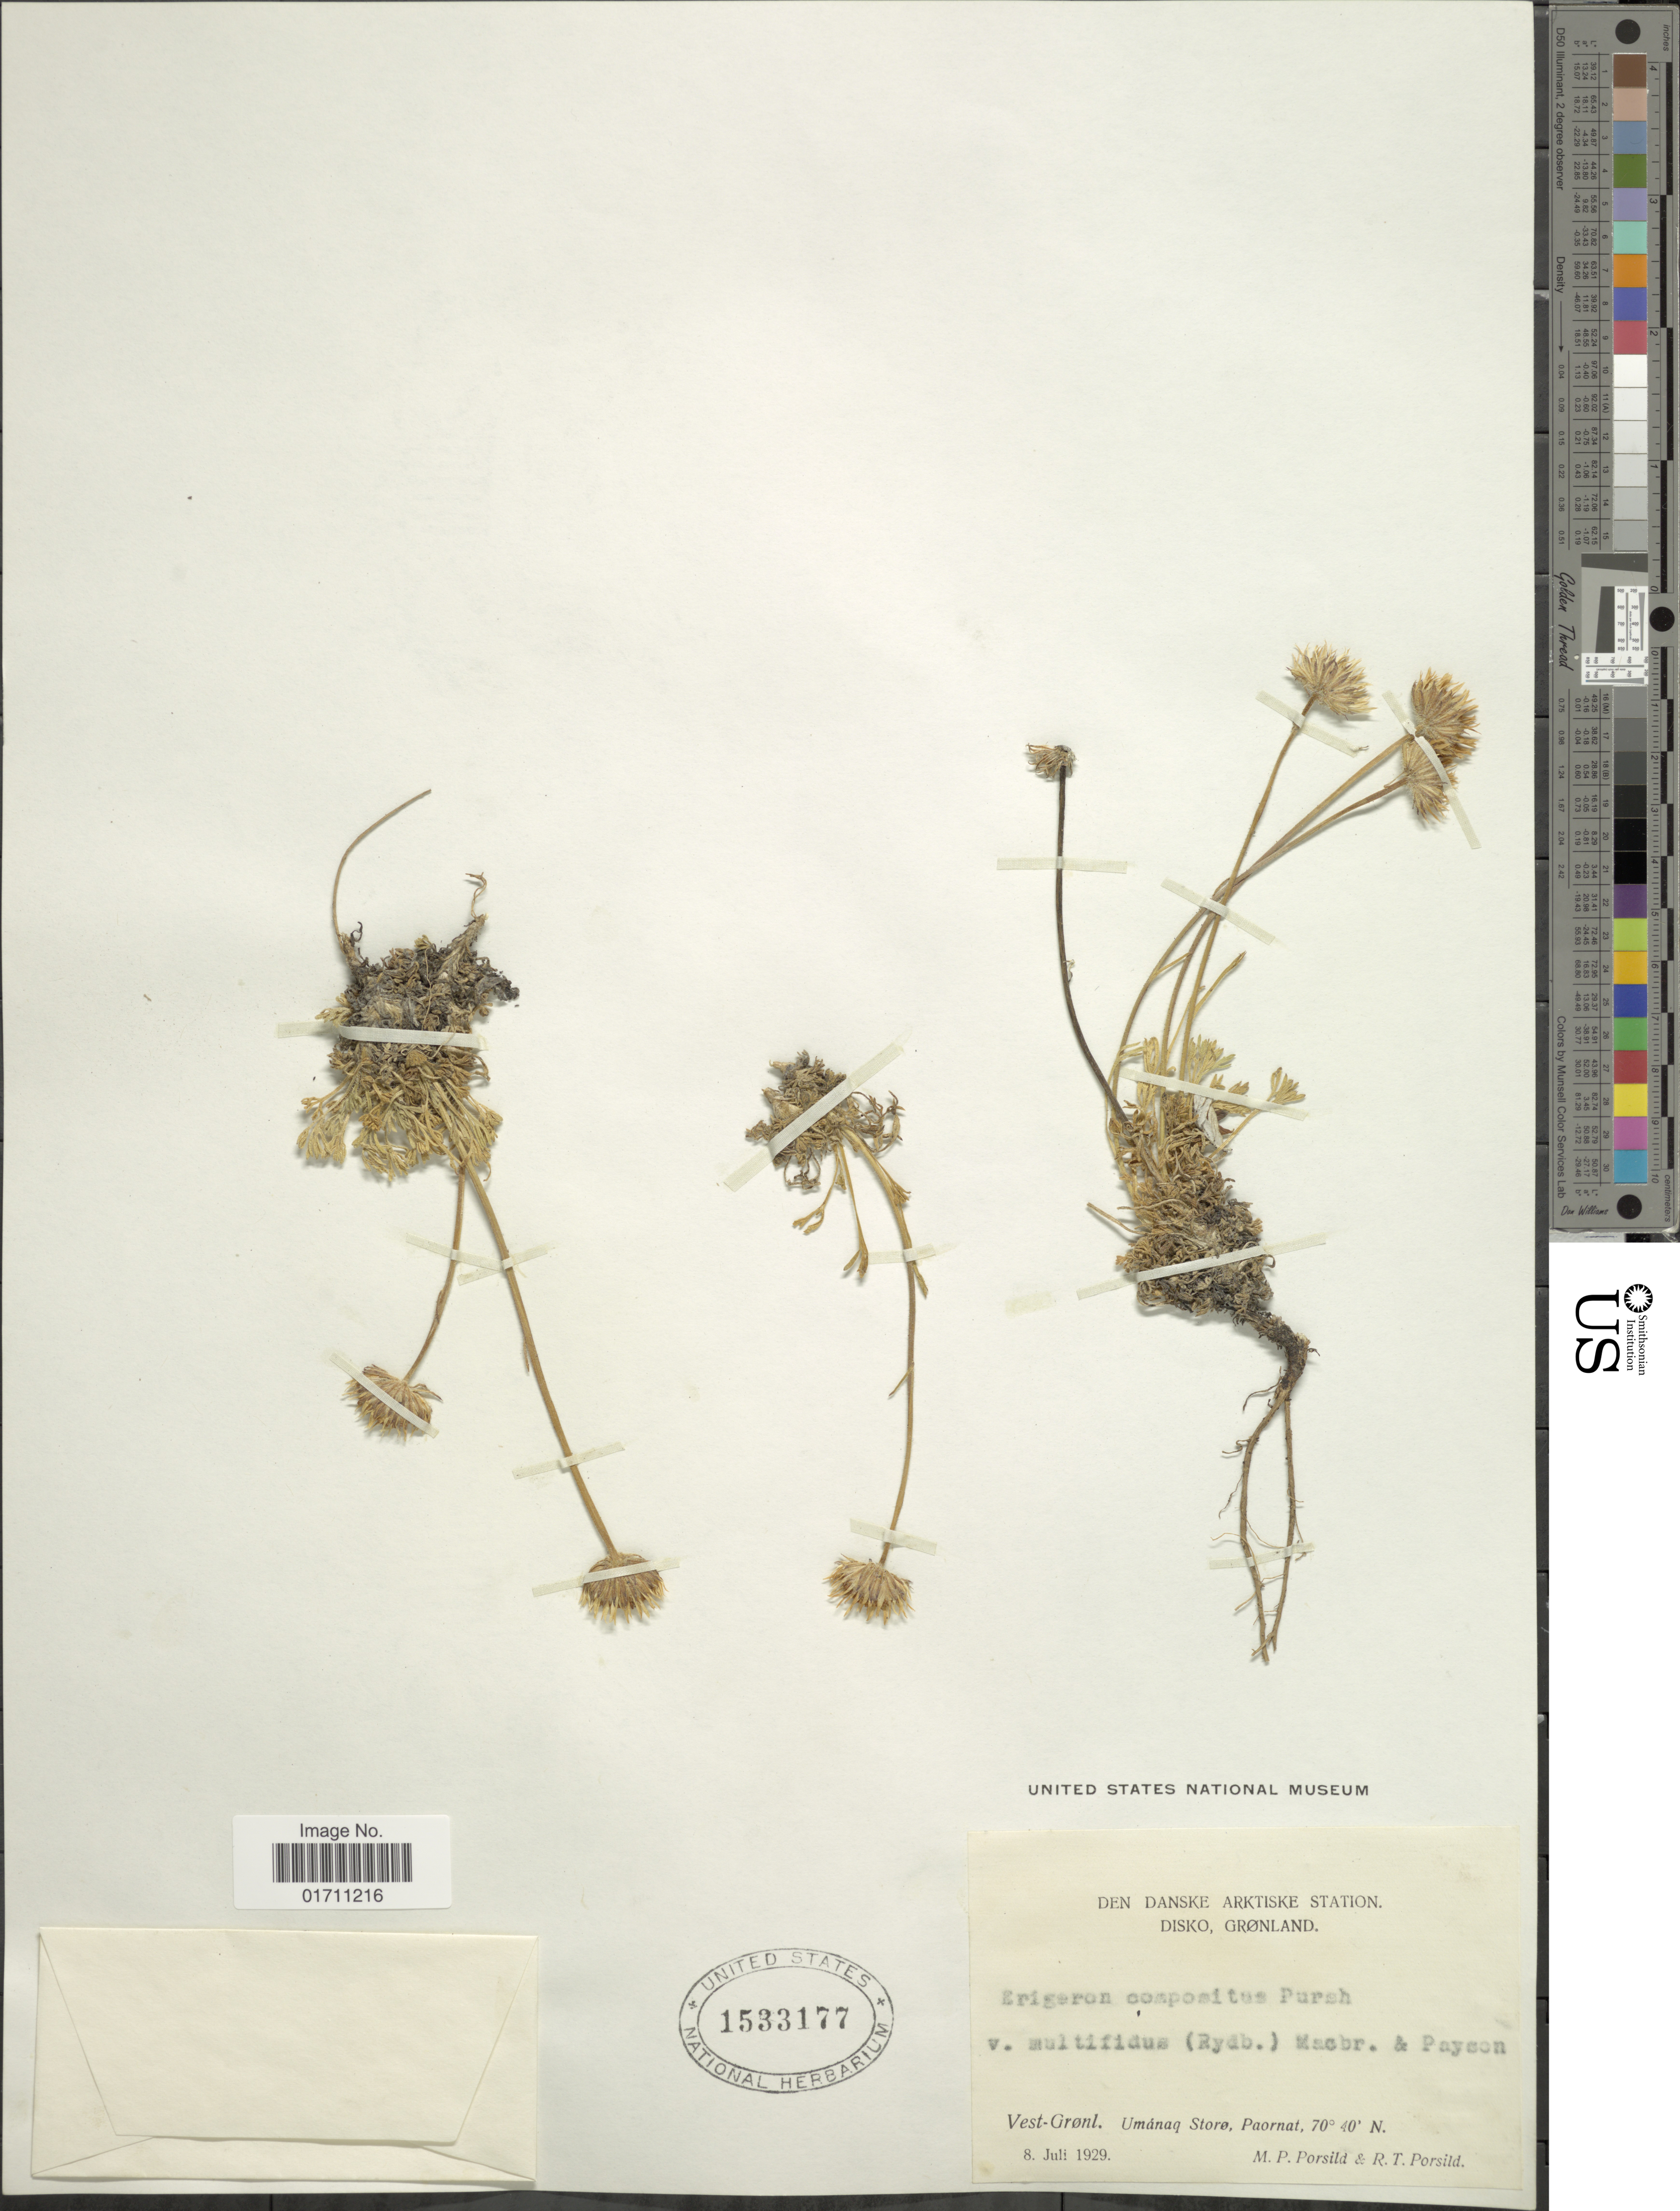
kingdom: Plantae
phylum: Tracheophyta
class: Magnoliopsida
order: Asterales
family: Asteraceae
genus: Erigeron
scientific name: Erigeron compositus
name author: Pursh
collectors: M. P. Porsild & R. T. Porsild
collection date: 1929-07-08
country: Greenland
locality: Den Danske Arktiske Station, Disko, Vest-Grønl. Umánaq Storø, paornat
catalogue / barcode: US 1533177